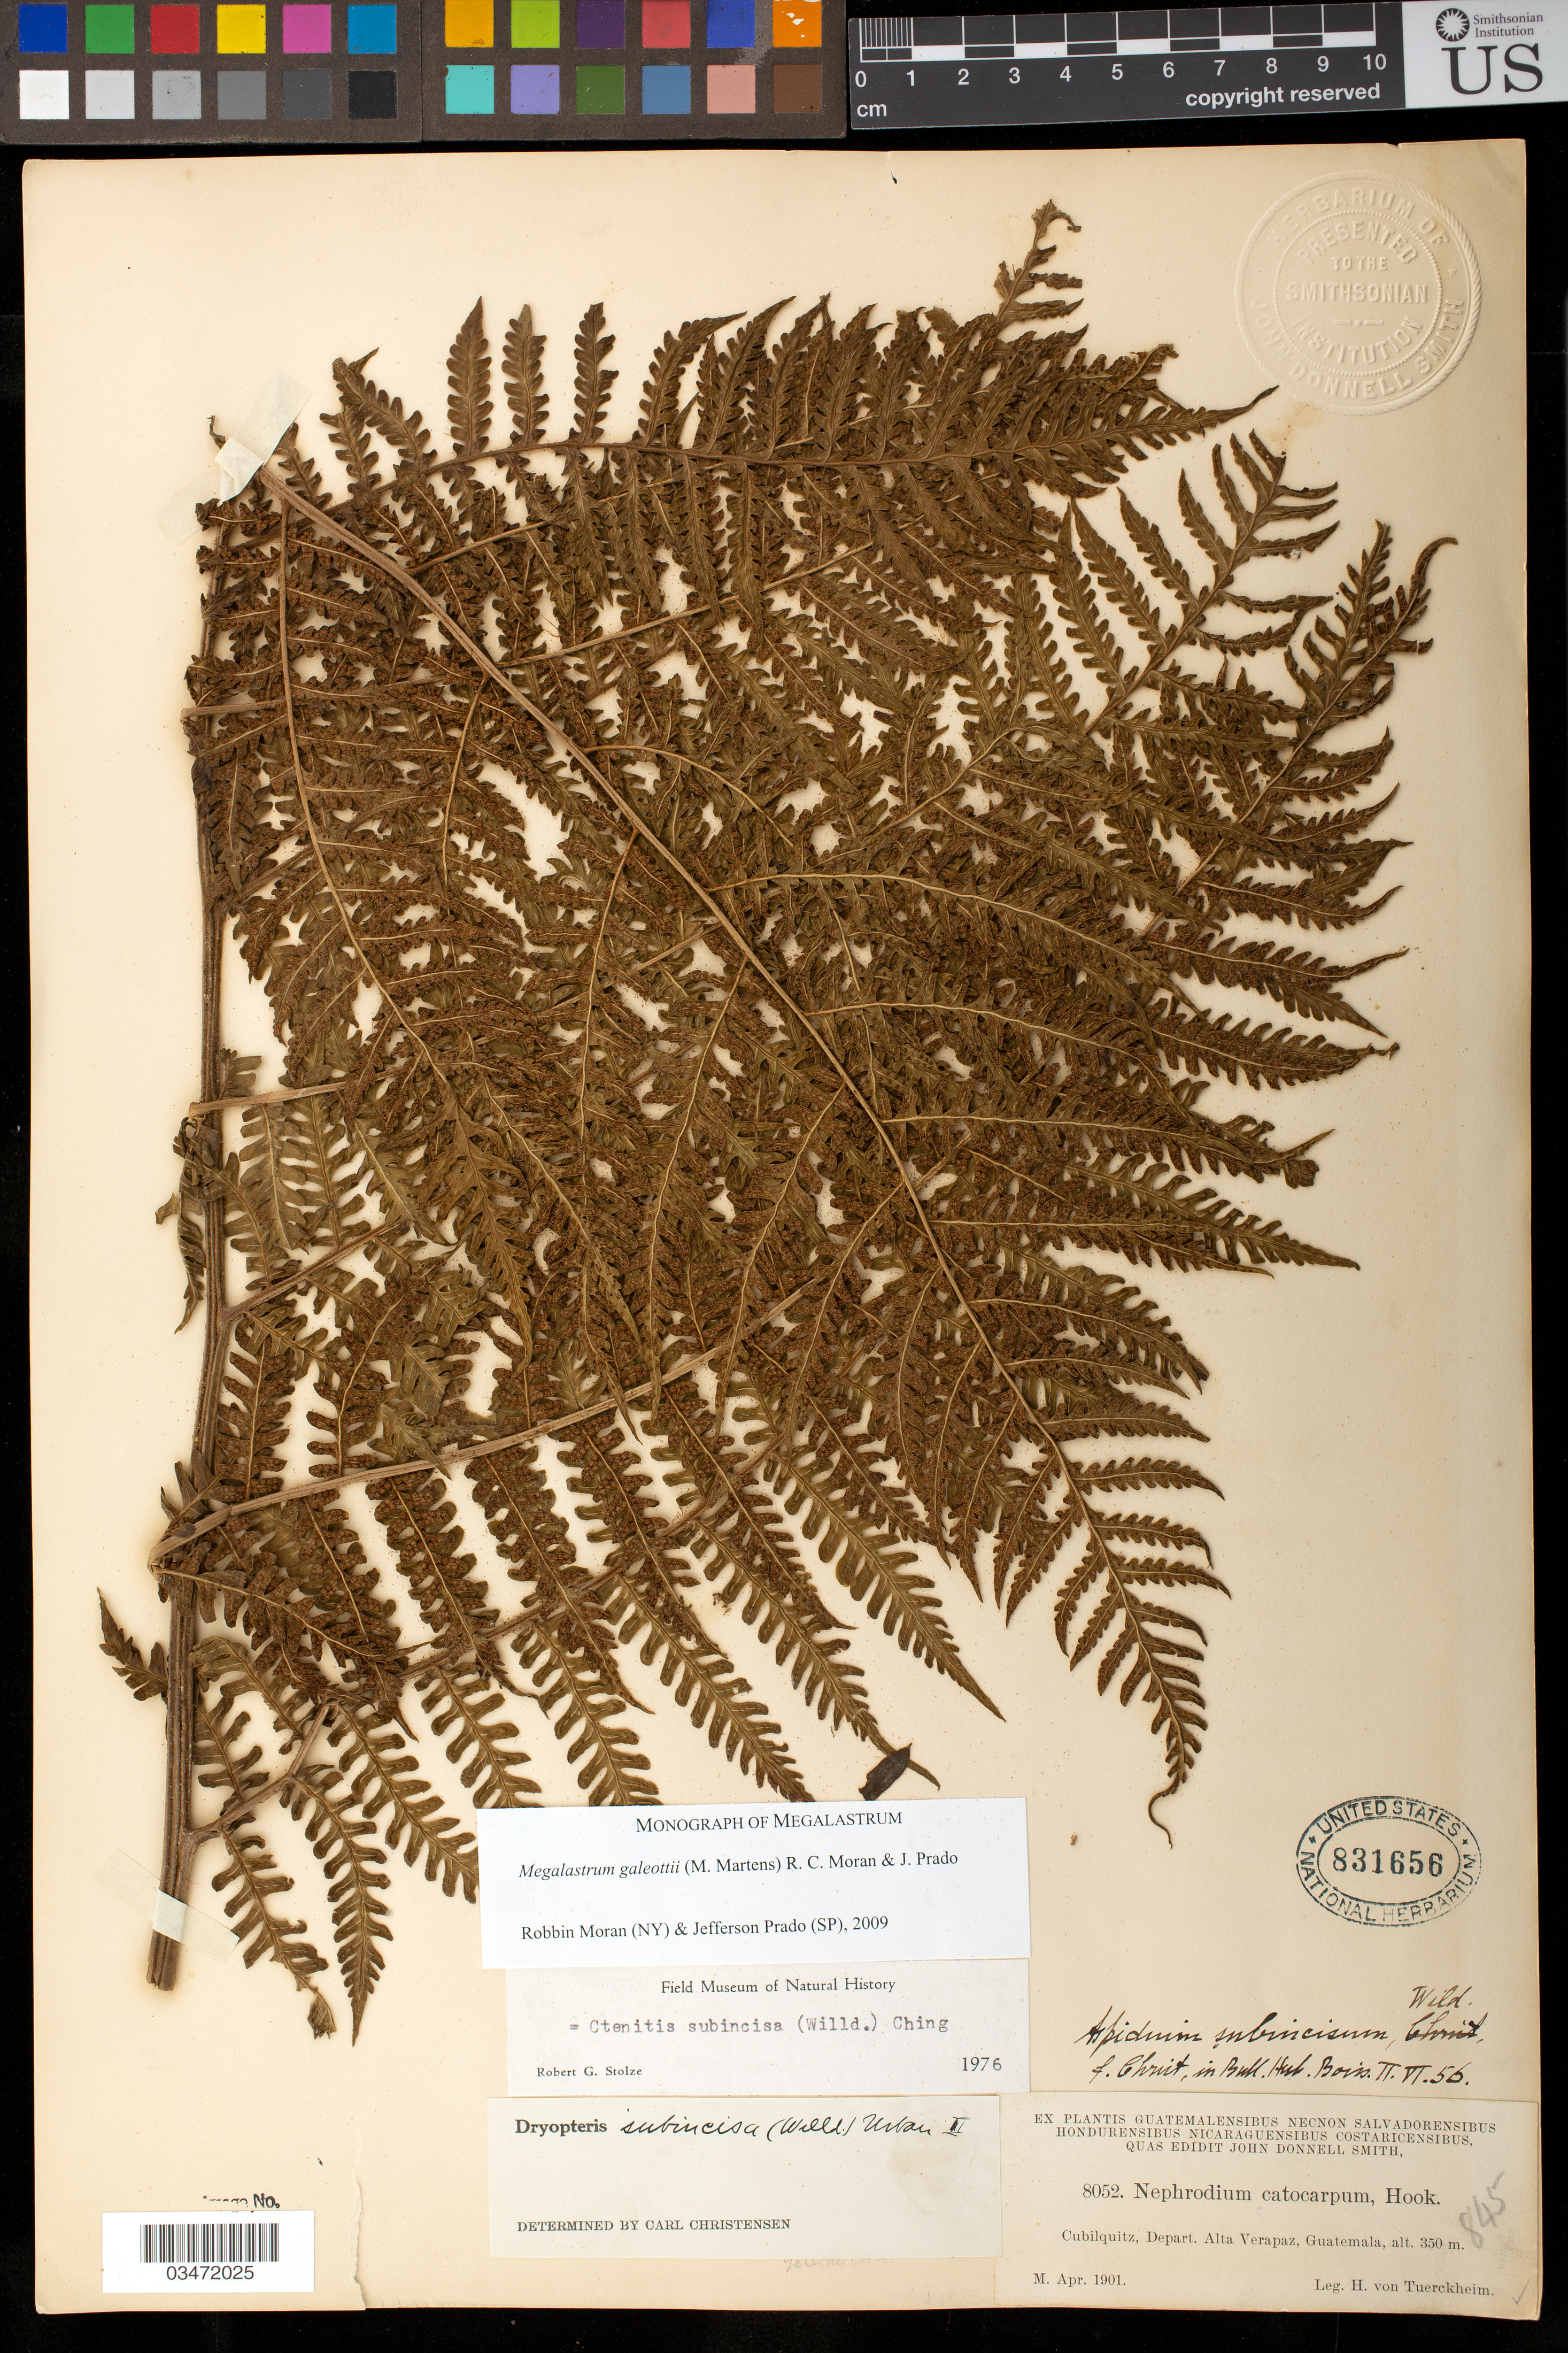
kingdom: Plantae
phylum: Tracheophyta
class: Polypodiopsida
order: Polypodiales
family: Dryopteridaceae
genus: Megalastrum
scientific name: Megalastrum galeottii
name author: (M. Martens) R.C. Moran & J. Prado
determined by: Moran, R. C.; Prado, J.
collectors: H. von Türckheim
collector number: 8052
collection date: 1901-04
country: Guatemala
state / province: Alta Verapaz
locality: Cubilquitz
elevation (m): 350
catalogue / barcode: US 831656